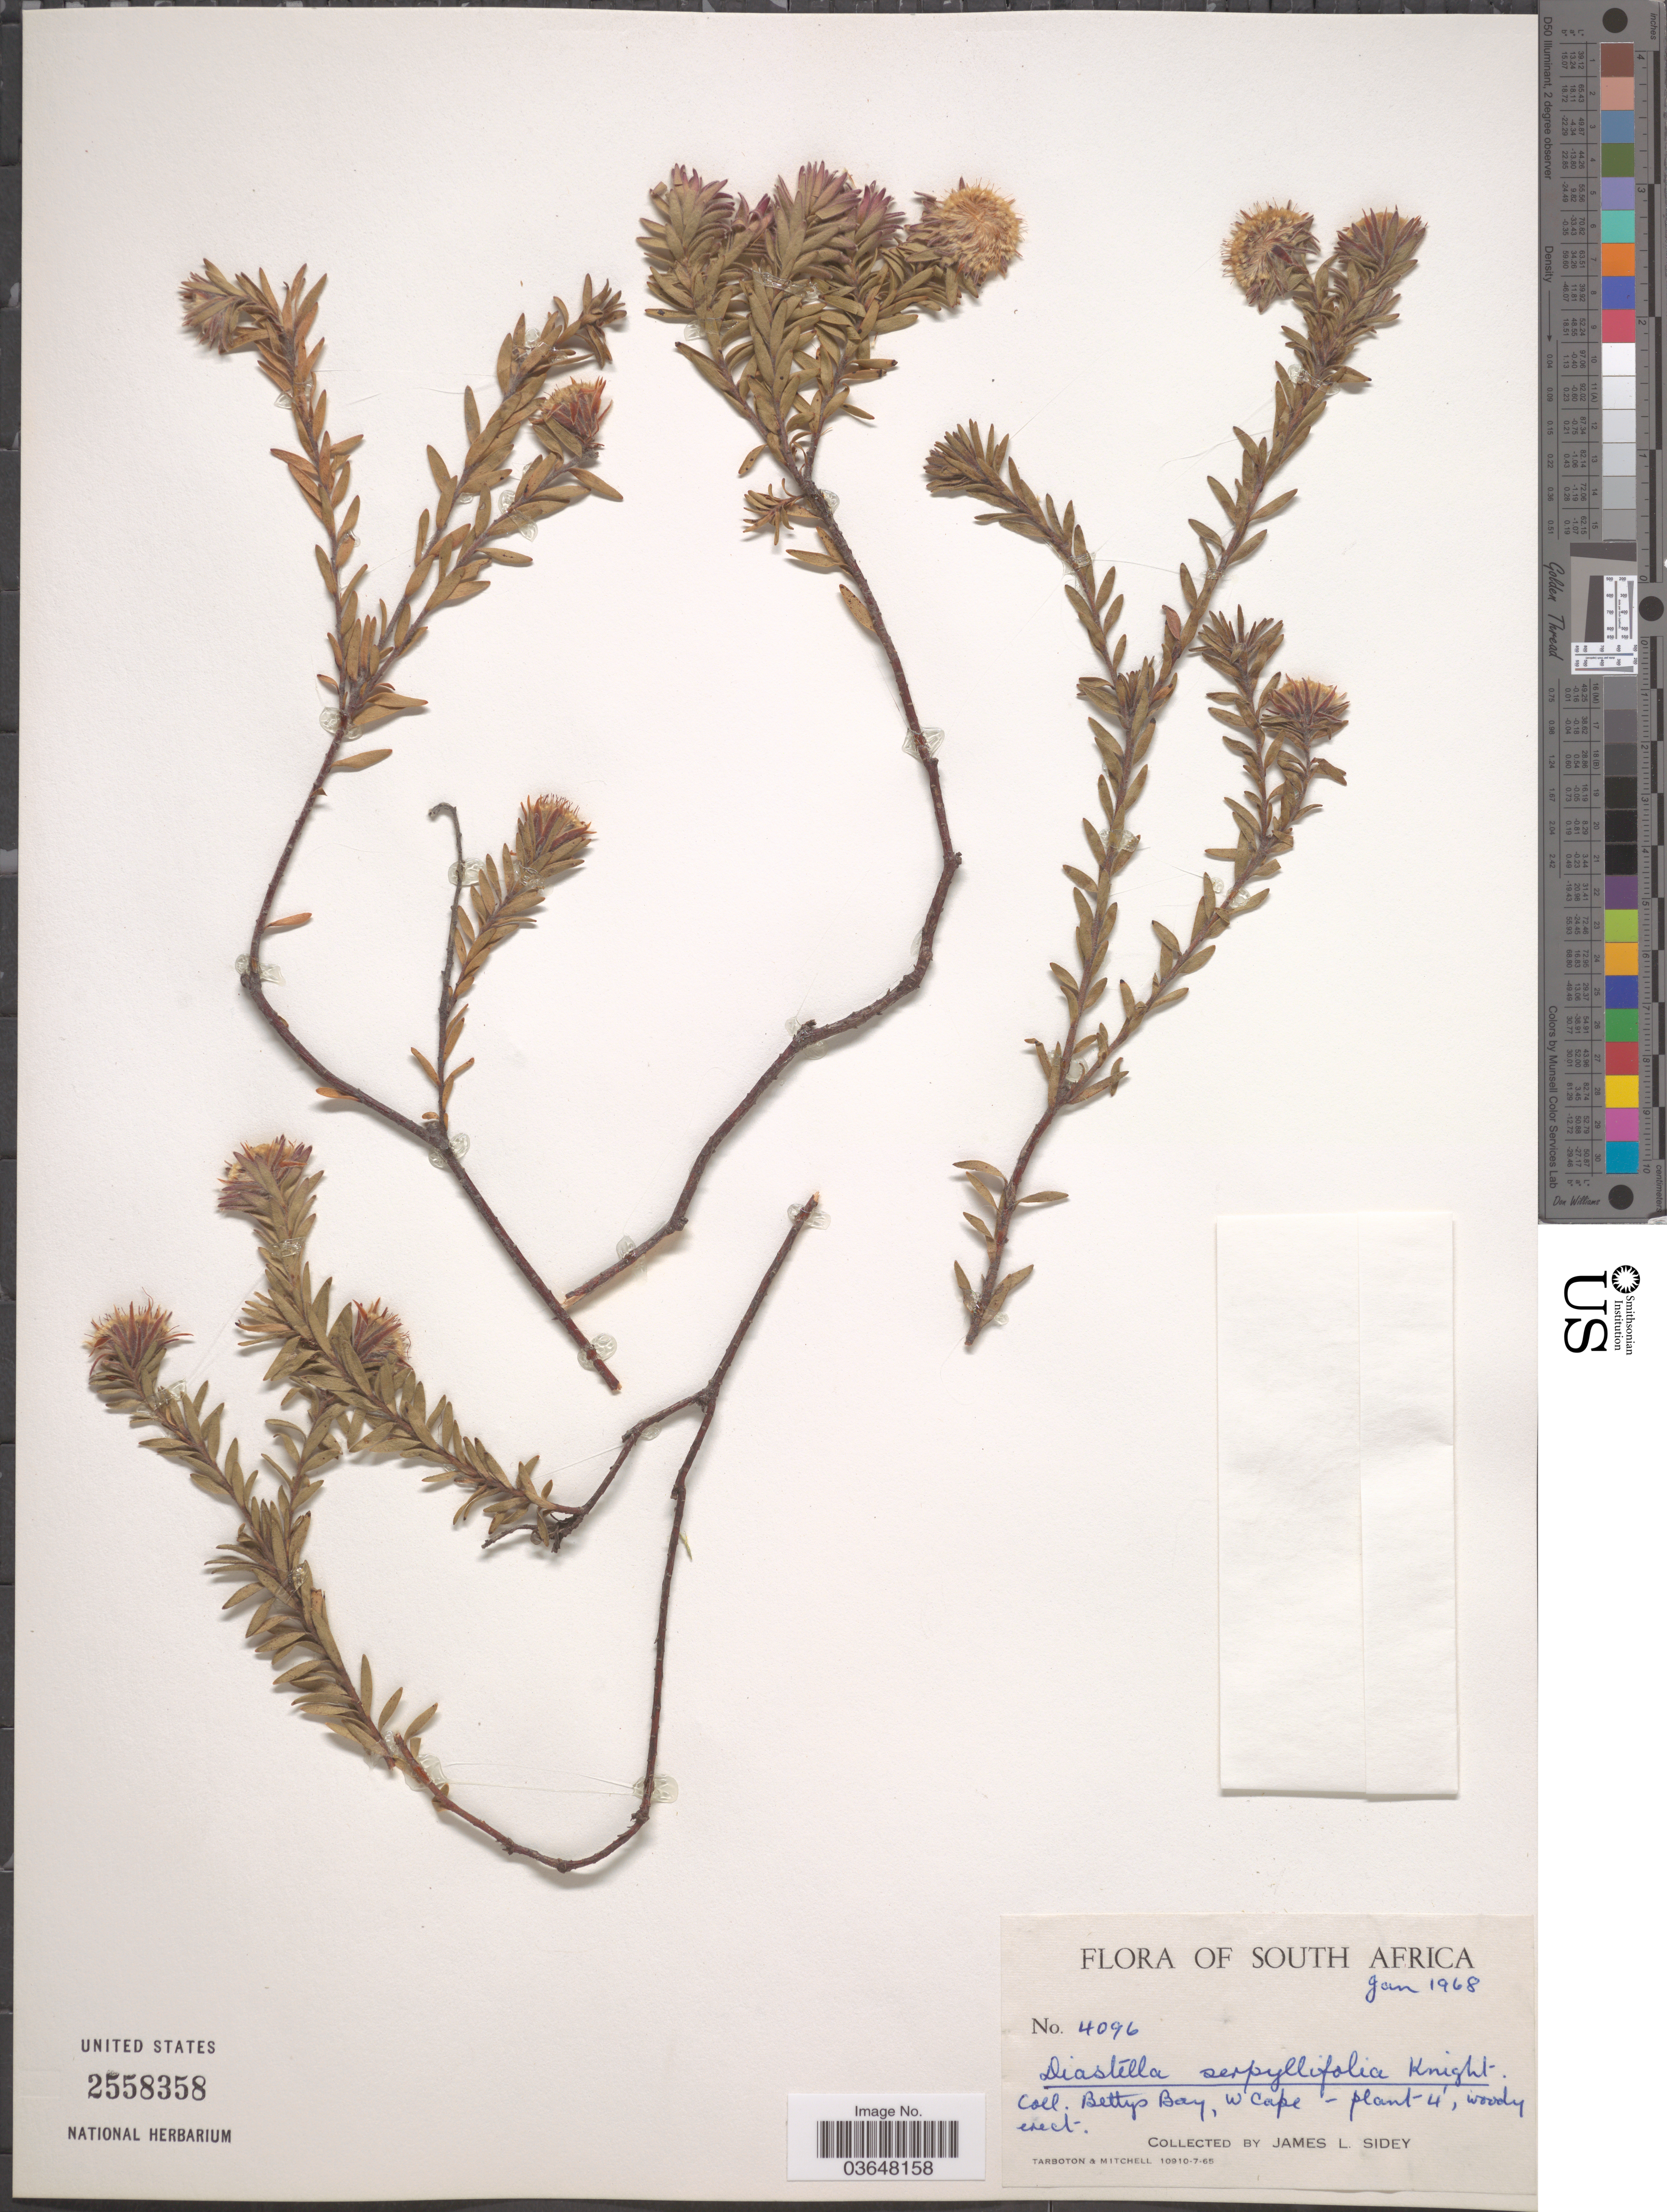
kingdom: Plantae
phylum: Tracheophyta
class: Magnoliopsida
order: Proteales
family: Proteaceae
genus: Diastella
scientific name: Diastella divaricata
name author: (P.J. Bergius) Rourke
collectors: J. L. Sidey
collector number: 4096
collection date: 1968-01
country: South Africa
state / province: Western Cape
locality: Bettys Bay, W. Cape.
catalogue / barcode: US 2558358